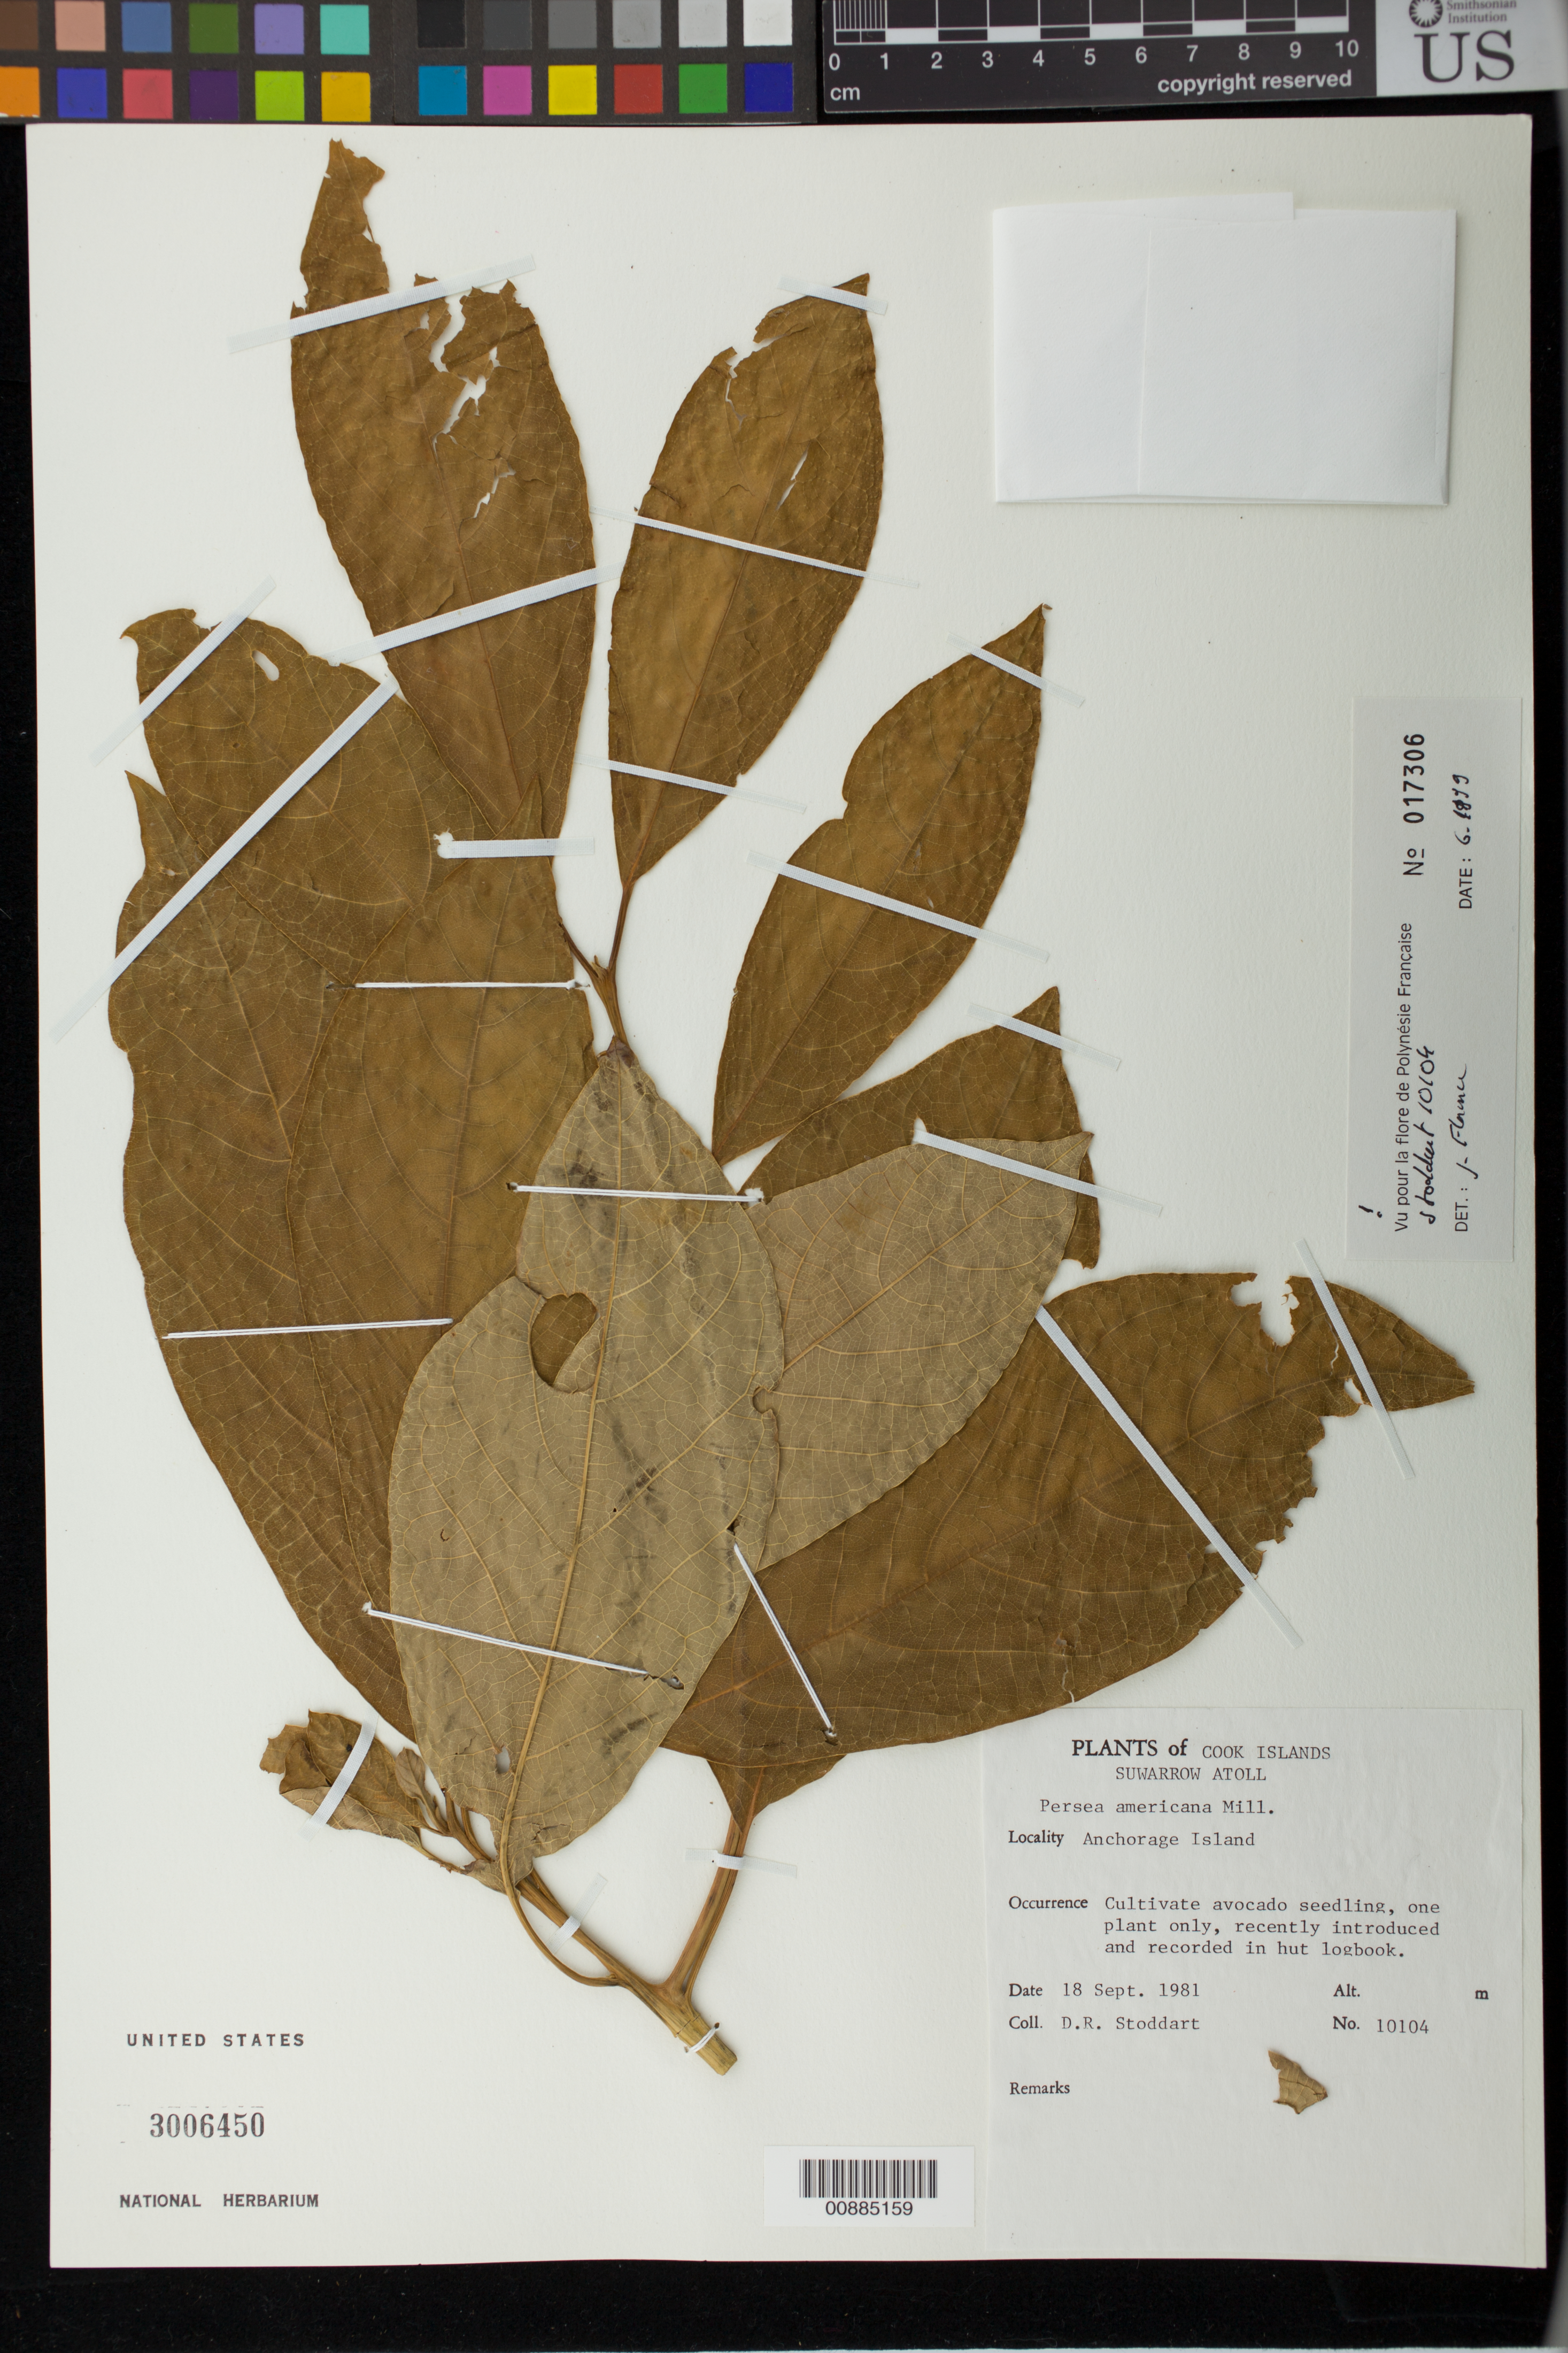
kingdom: Plantae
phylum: Tracheophyta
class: Magnoliopsida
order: Laurales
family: Lauraceae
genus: Persea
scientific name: Persea americana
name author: Mill.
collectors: D. R. Stoddart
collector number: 10104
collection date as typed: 18 Sep 1981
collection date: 1981-09-18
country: Cook Islands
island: Suwarrow Atoll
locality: Anchorage Island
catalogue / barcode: US 3006450